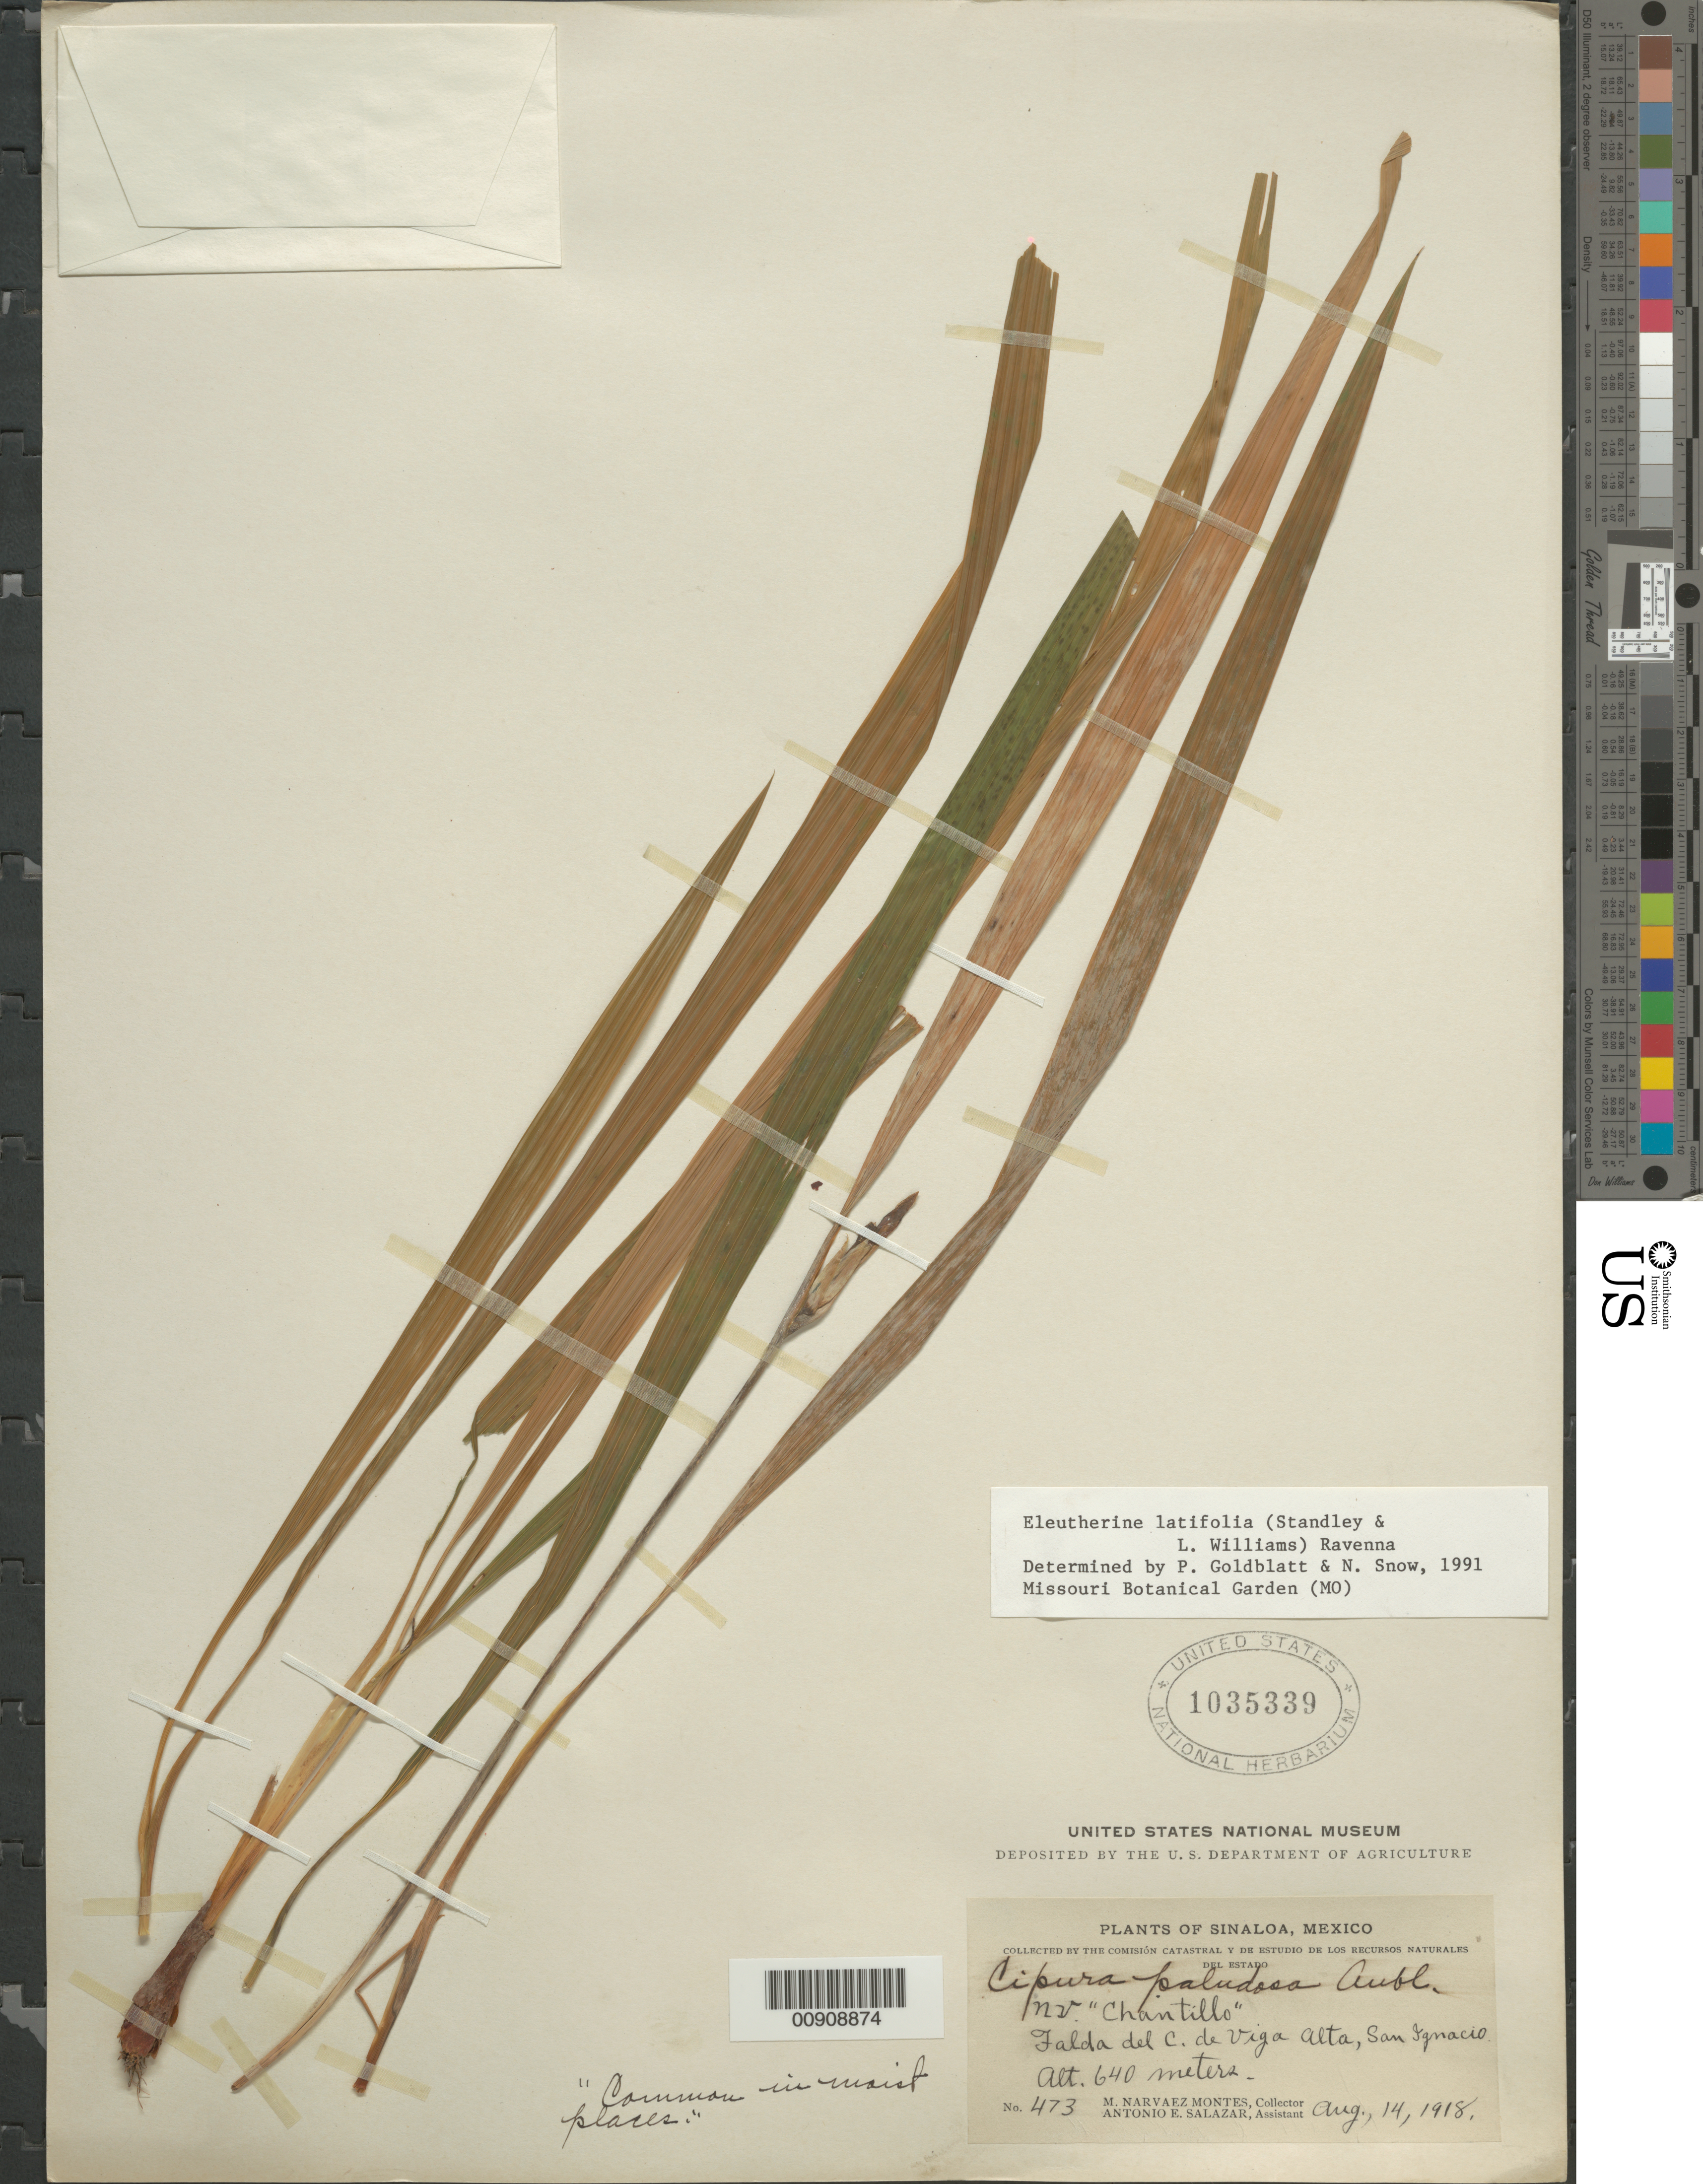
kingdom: Plantae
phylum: Tracheophyta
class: Liliopsida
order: Asparagales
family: Iridaceae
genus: Eleutherine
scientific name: Eleutherine latifolia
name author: (Standl. & L.O. Williams) Ravenna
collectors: M. Narvaez-Montes & A. E. Salazar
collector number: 473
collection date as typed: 14 Aug 1918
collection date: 1918-08-14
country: Mexico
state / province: Sinaloa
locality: Falda del C. de Viga Alta, San Ignacio, Sinaloa.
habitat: Common in moist places.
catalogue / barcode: US 1035339